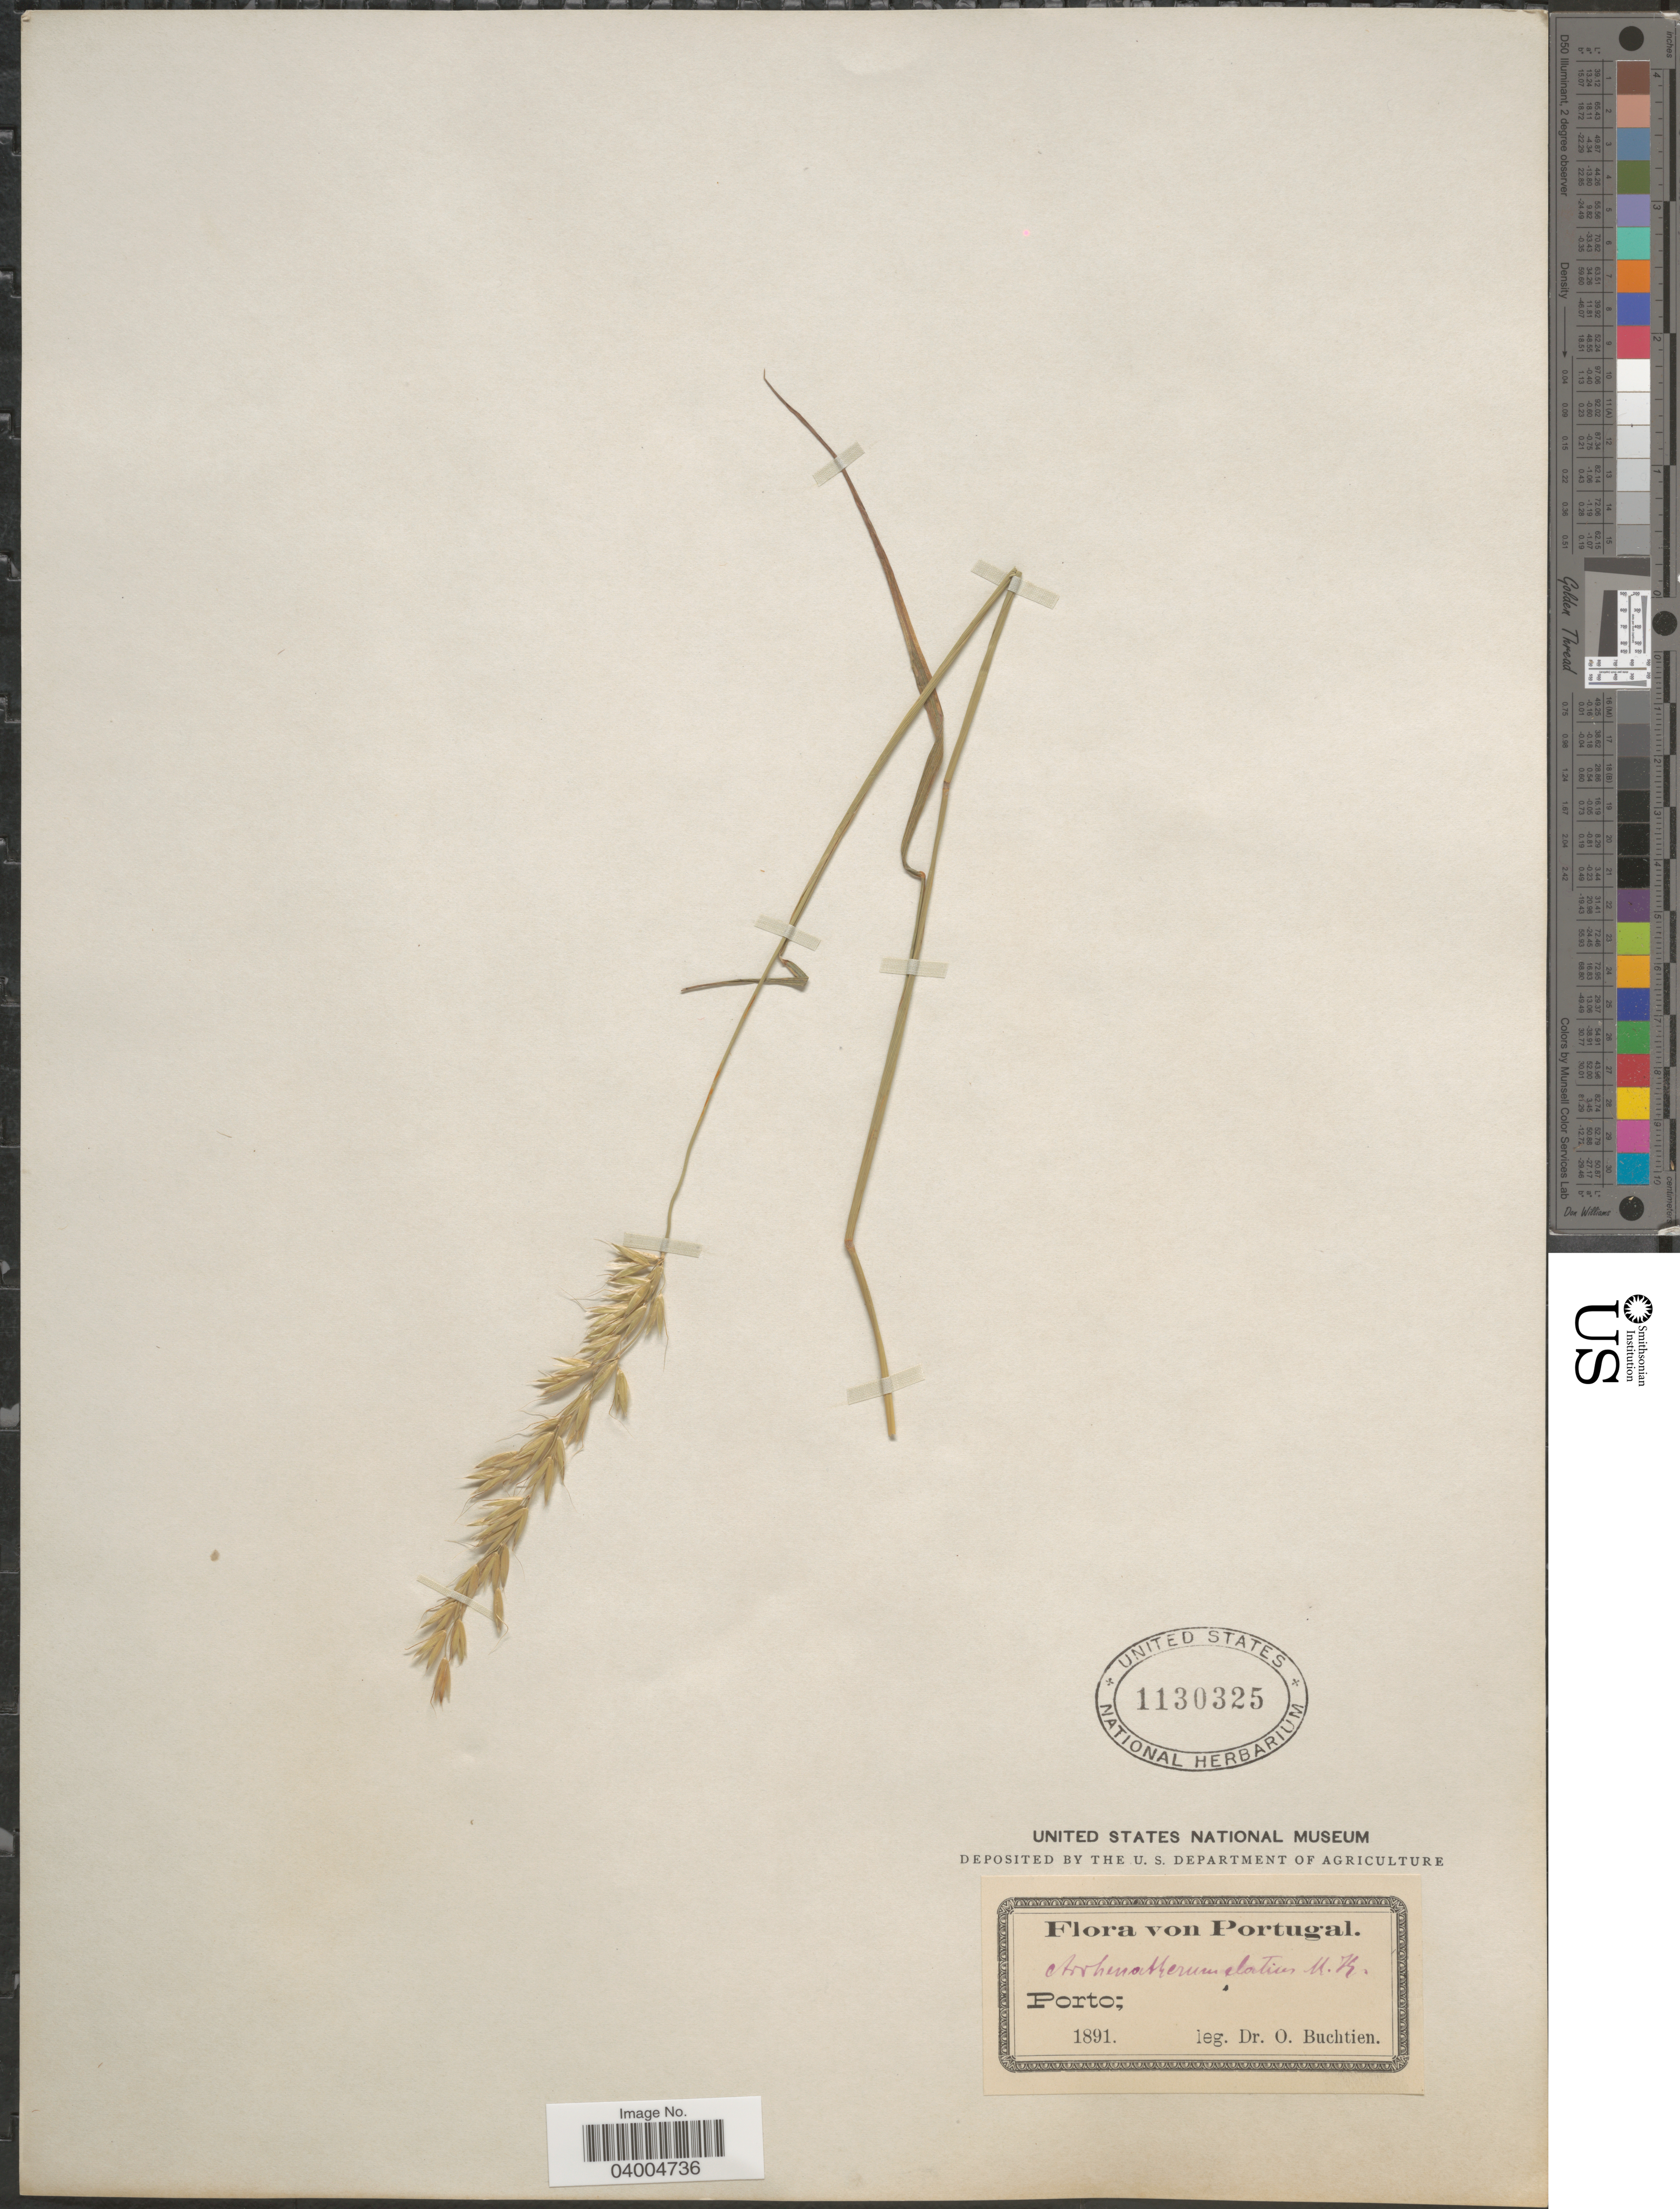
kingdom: Plantae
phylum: Tracheophyta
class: Liliopsida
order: Poales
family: Poaceae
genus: Arrhenatherum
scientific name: Arrhenatherum elatius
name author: (L.) J. Presl & C. Presl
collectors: O. Buchtien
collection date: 1891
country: Portugal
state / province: Porto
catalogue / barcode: US 1130325